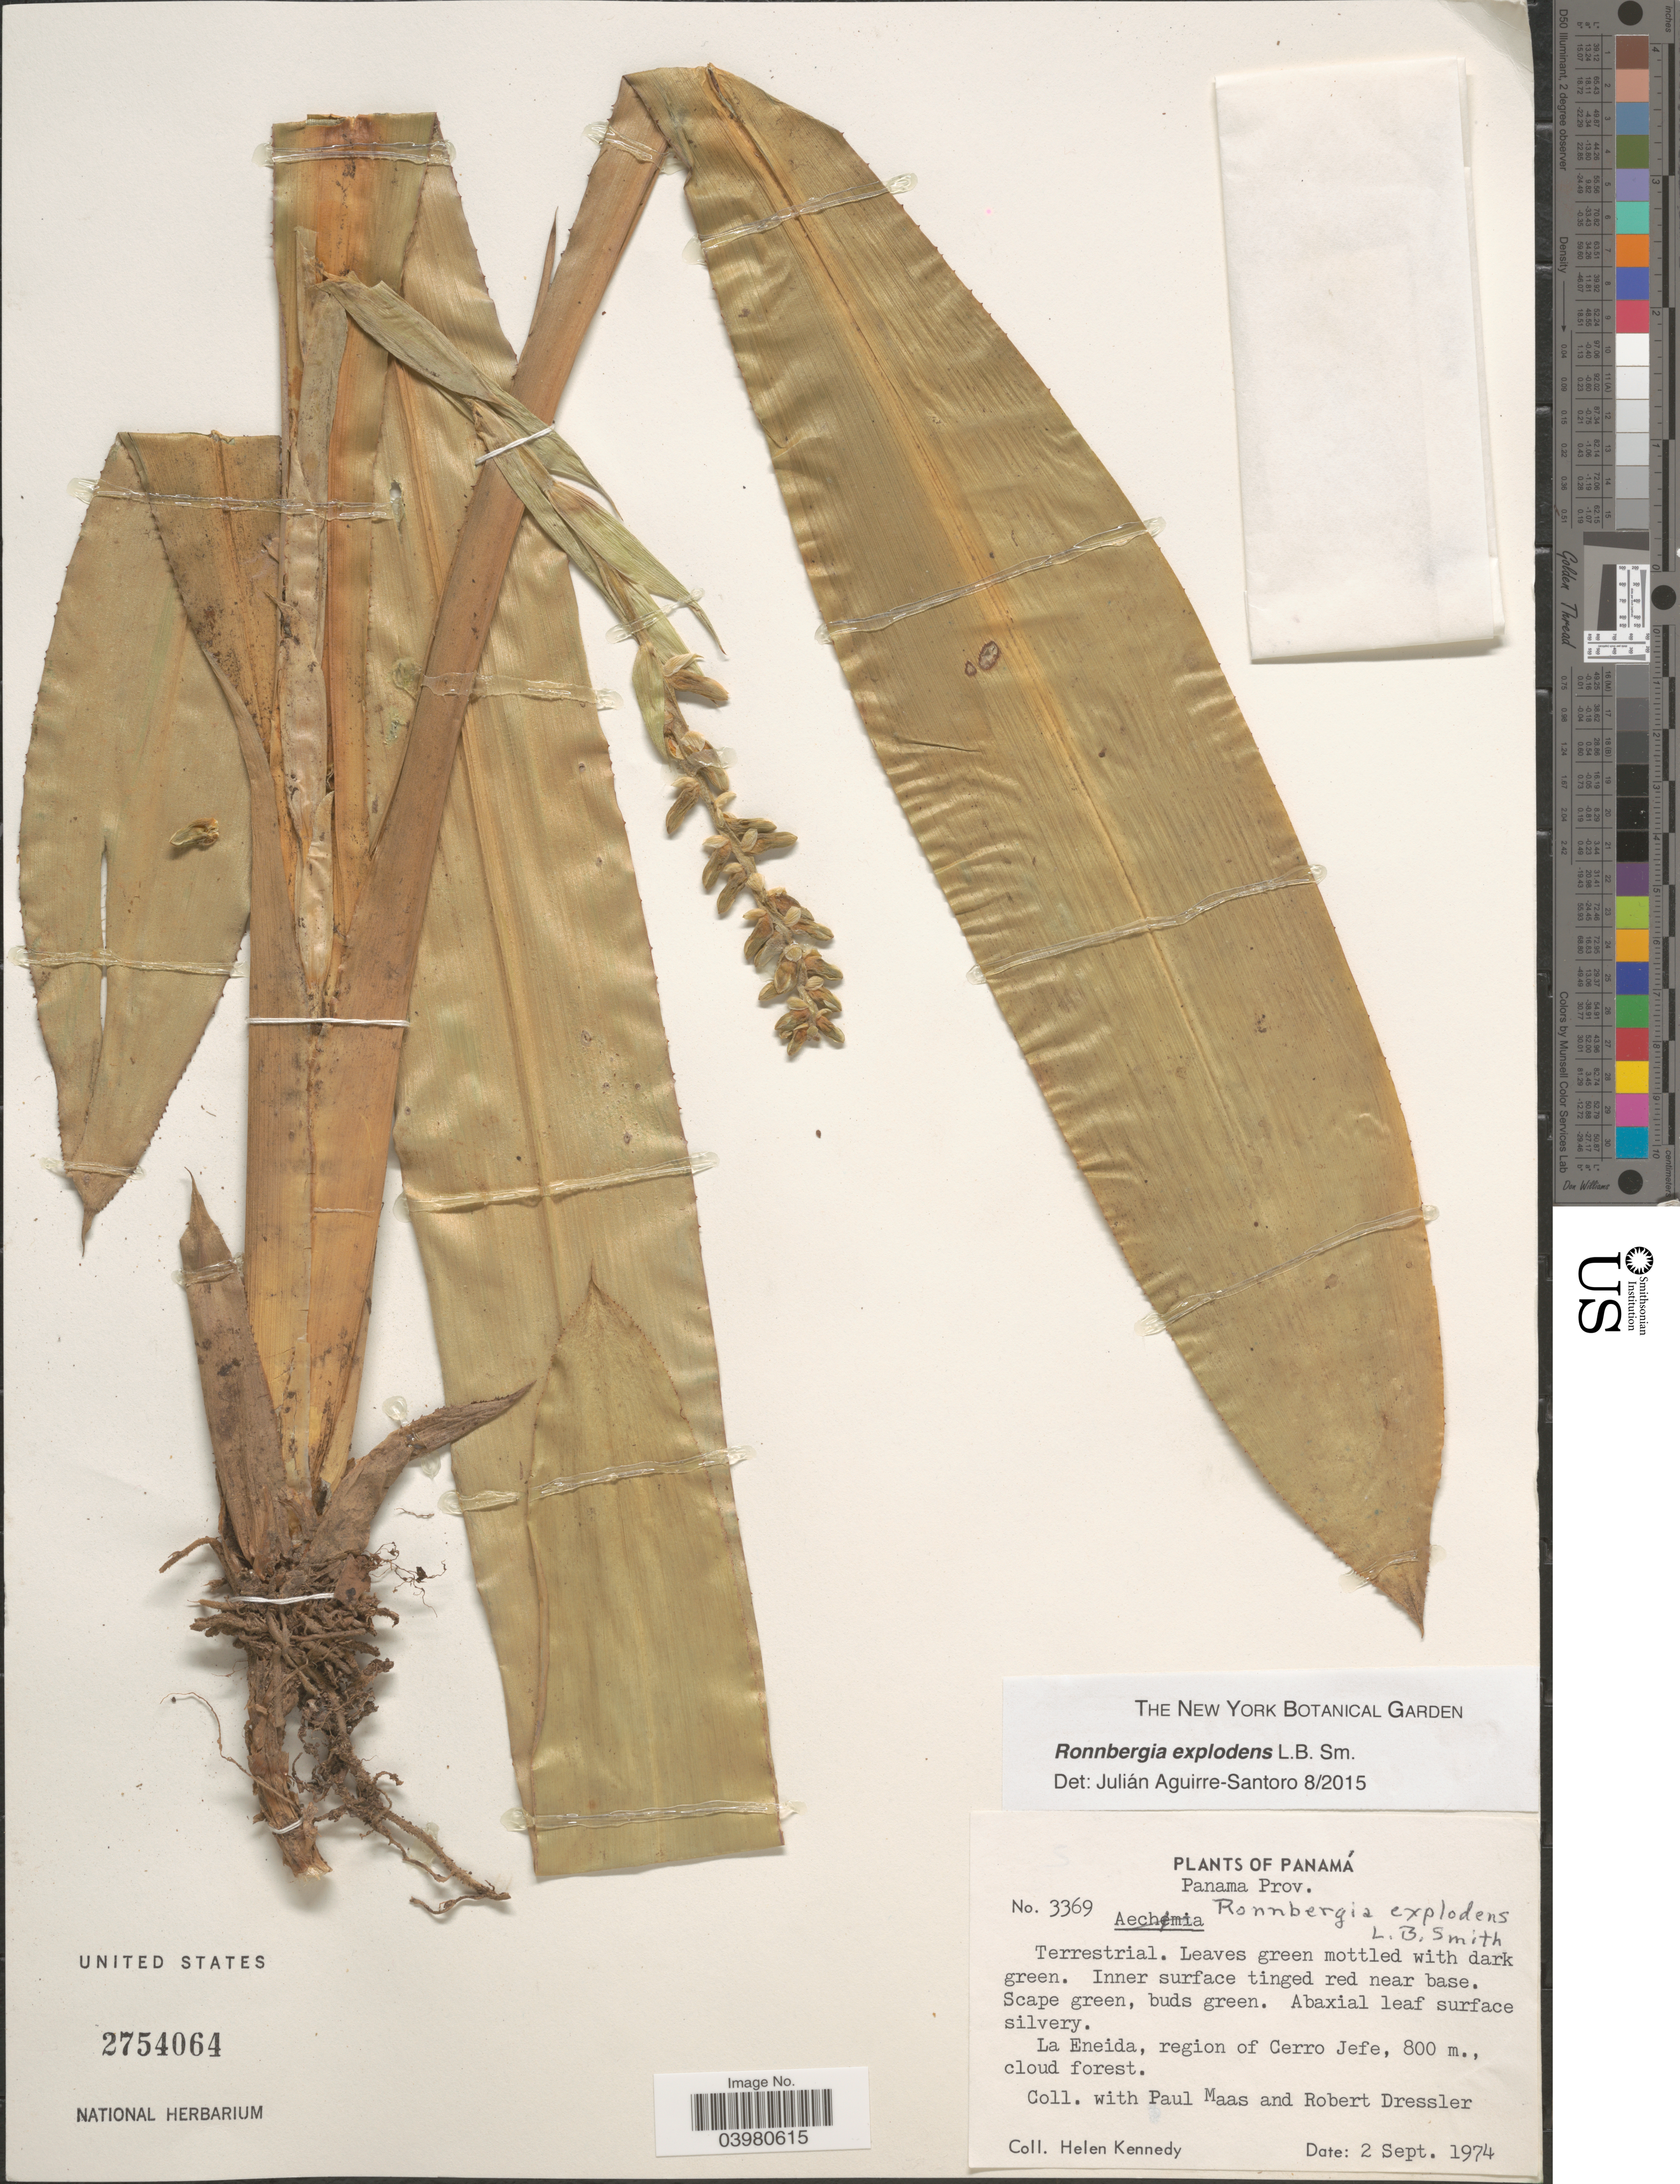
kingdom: Plantae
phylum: Tracheophyta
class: Liliopsida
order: Poales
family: Bromeliaceae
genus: Ronnbergia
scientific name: Ronnbergia explodens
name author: L.B. Sm.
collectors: H. Kennedy, P. Maas & R. Dressler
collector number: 3369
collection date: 1974-09-02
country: Panama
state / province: Panamá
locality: La Eneida, region of Cerro Jefe.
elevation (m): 800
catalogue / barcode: US 2754064